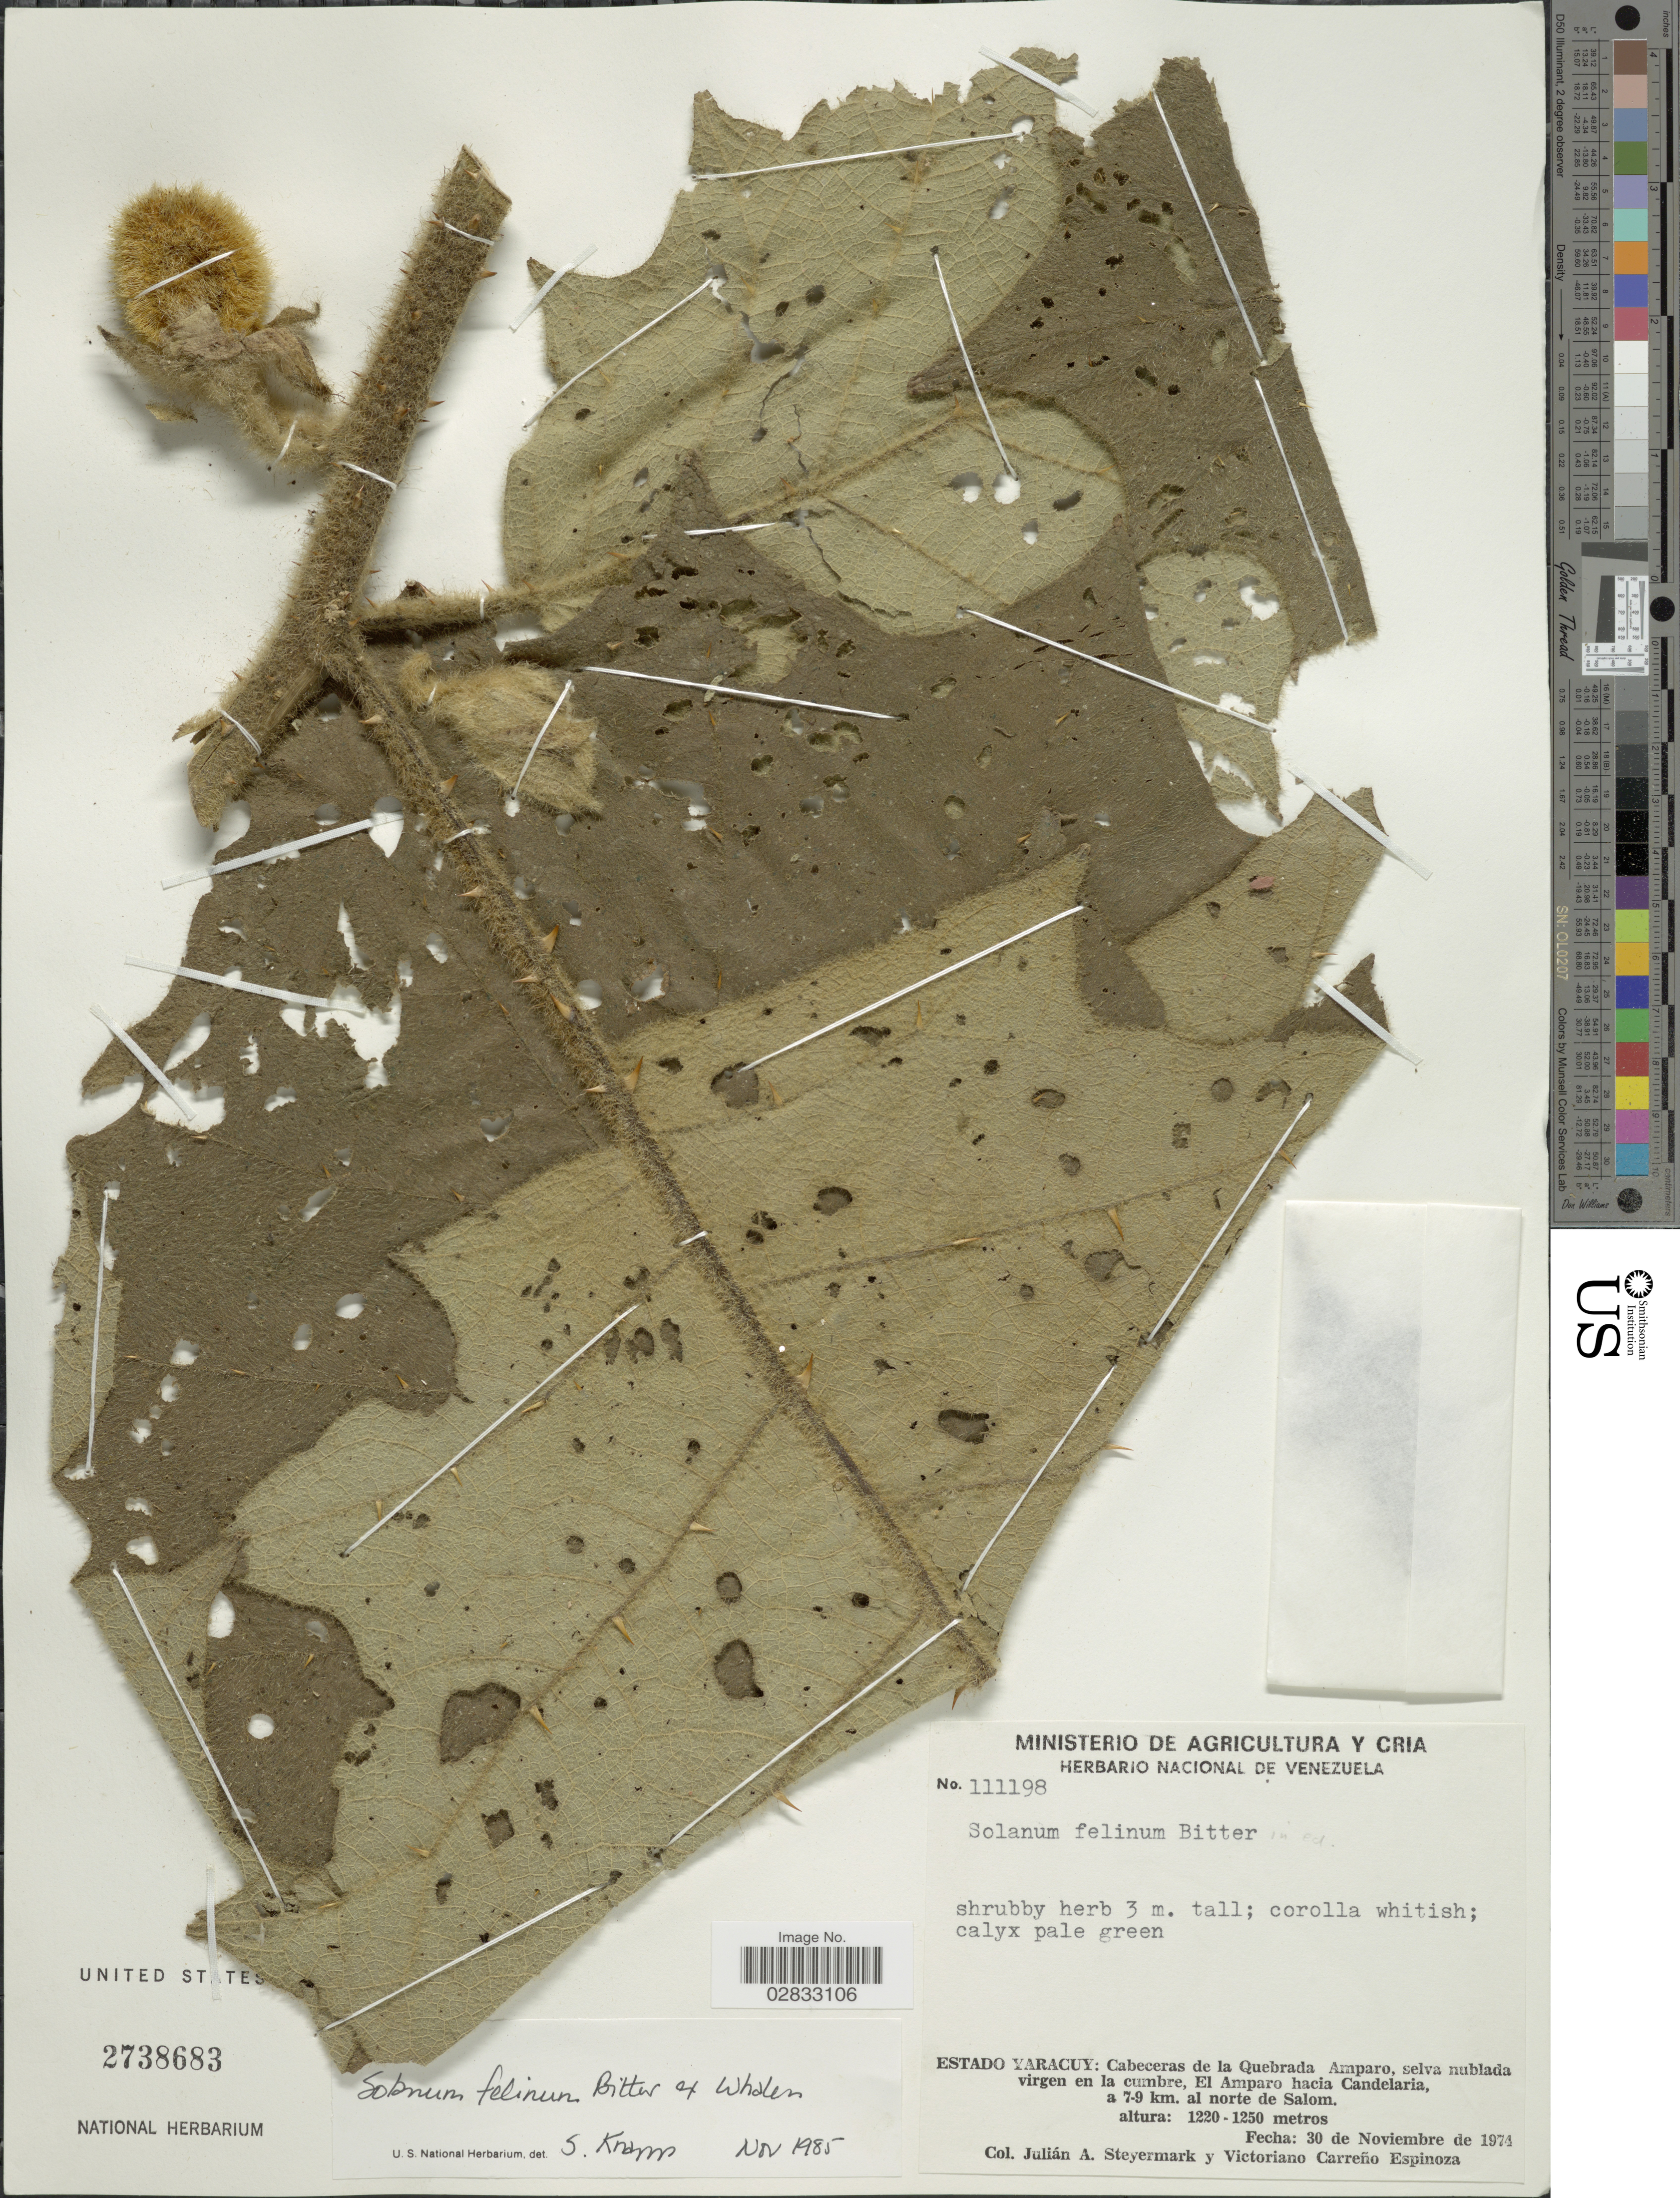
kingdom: Plantae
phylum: Tracheophyta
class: Magnoliopsida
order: Solanales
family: Solanaceae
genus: Solanum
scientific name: Solanum felinum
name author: Bitter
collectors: J. Steyermark & V. Carreño E.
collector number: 111198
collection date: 1974-11-30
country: Venezuela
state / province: Yaracuy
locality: Cabeceras de la Quebrada Amparo, selva nublada virgen en la cumbre, El Amparo hacia Candelaria, a 7-9 km. al norte de Salom.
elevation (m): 1220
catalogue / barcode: US 2738683